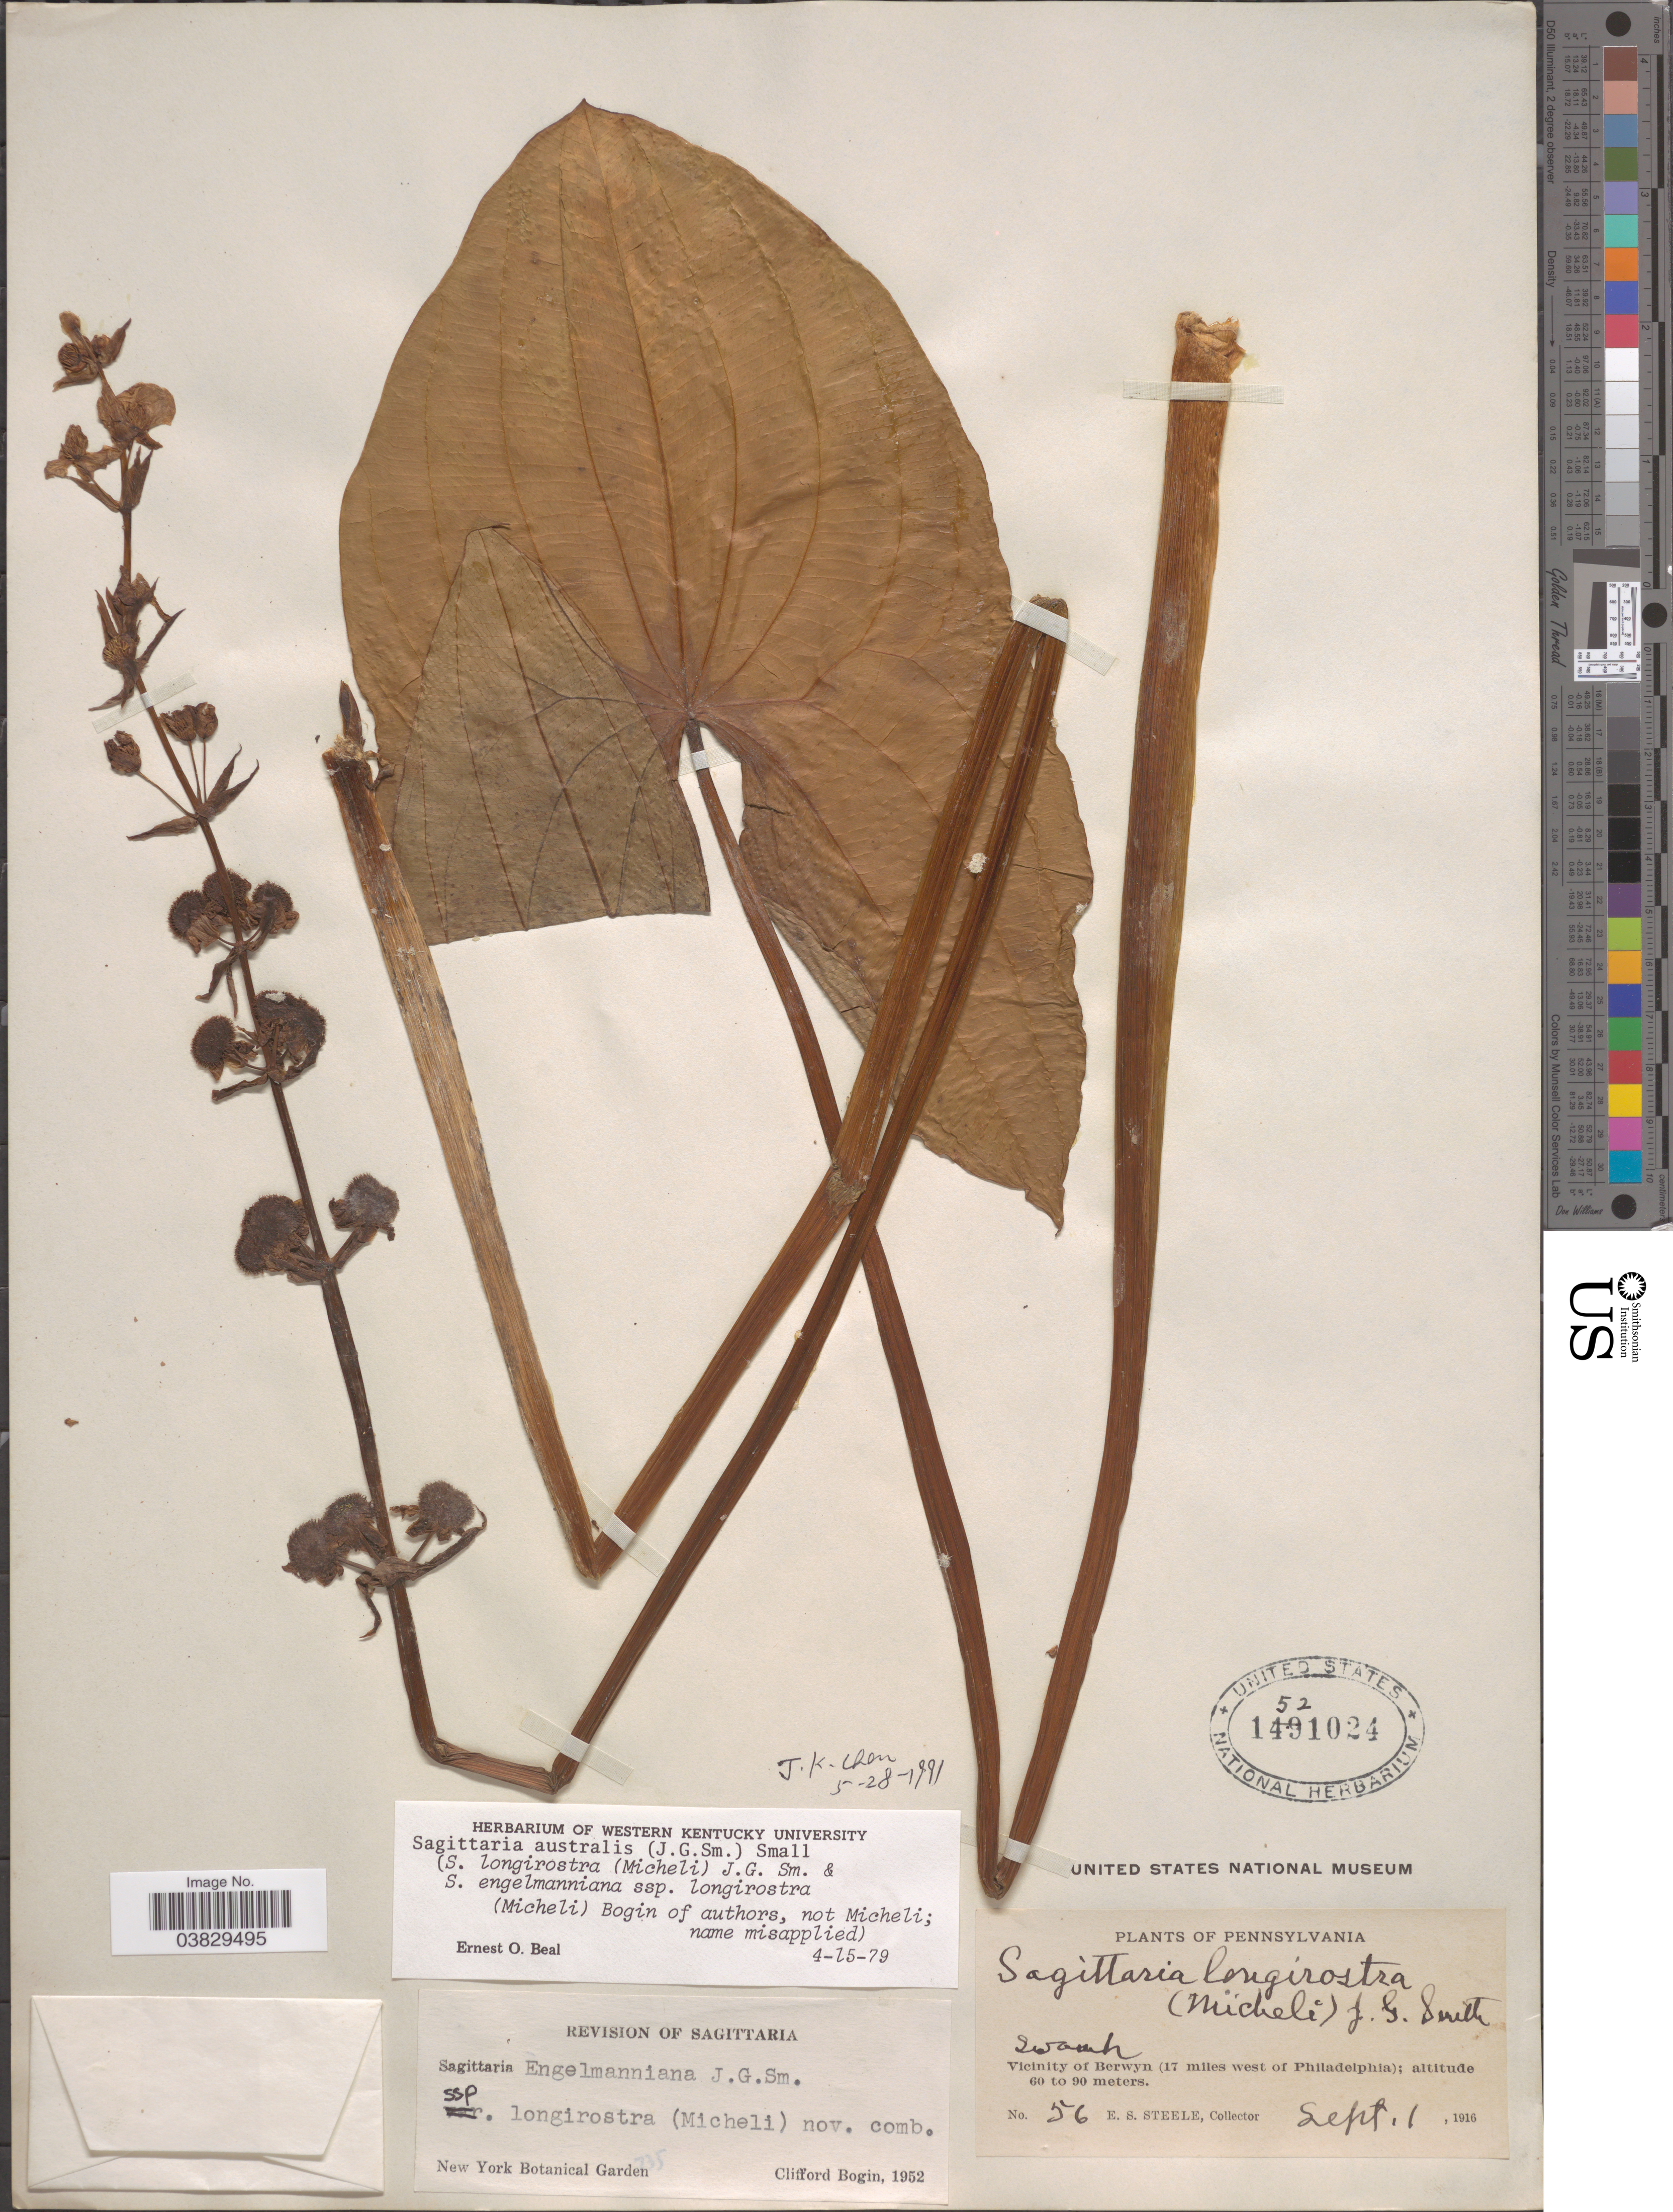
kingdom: Plantae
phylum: Tracheophyta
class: Liliopsida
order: Alismatales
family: Alismataceae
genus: Sagittaria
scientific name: Sagittaria australis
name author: (J.G. Sm. ex C. Mohr) Small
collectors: E. Steele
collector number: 56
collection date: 1916-09-01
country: United States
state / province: Pennsylvania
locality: Vicinity of Berwyn (17 miles west of Philadelphia).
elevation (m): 60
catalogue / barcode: US 1521024